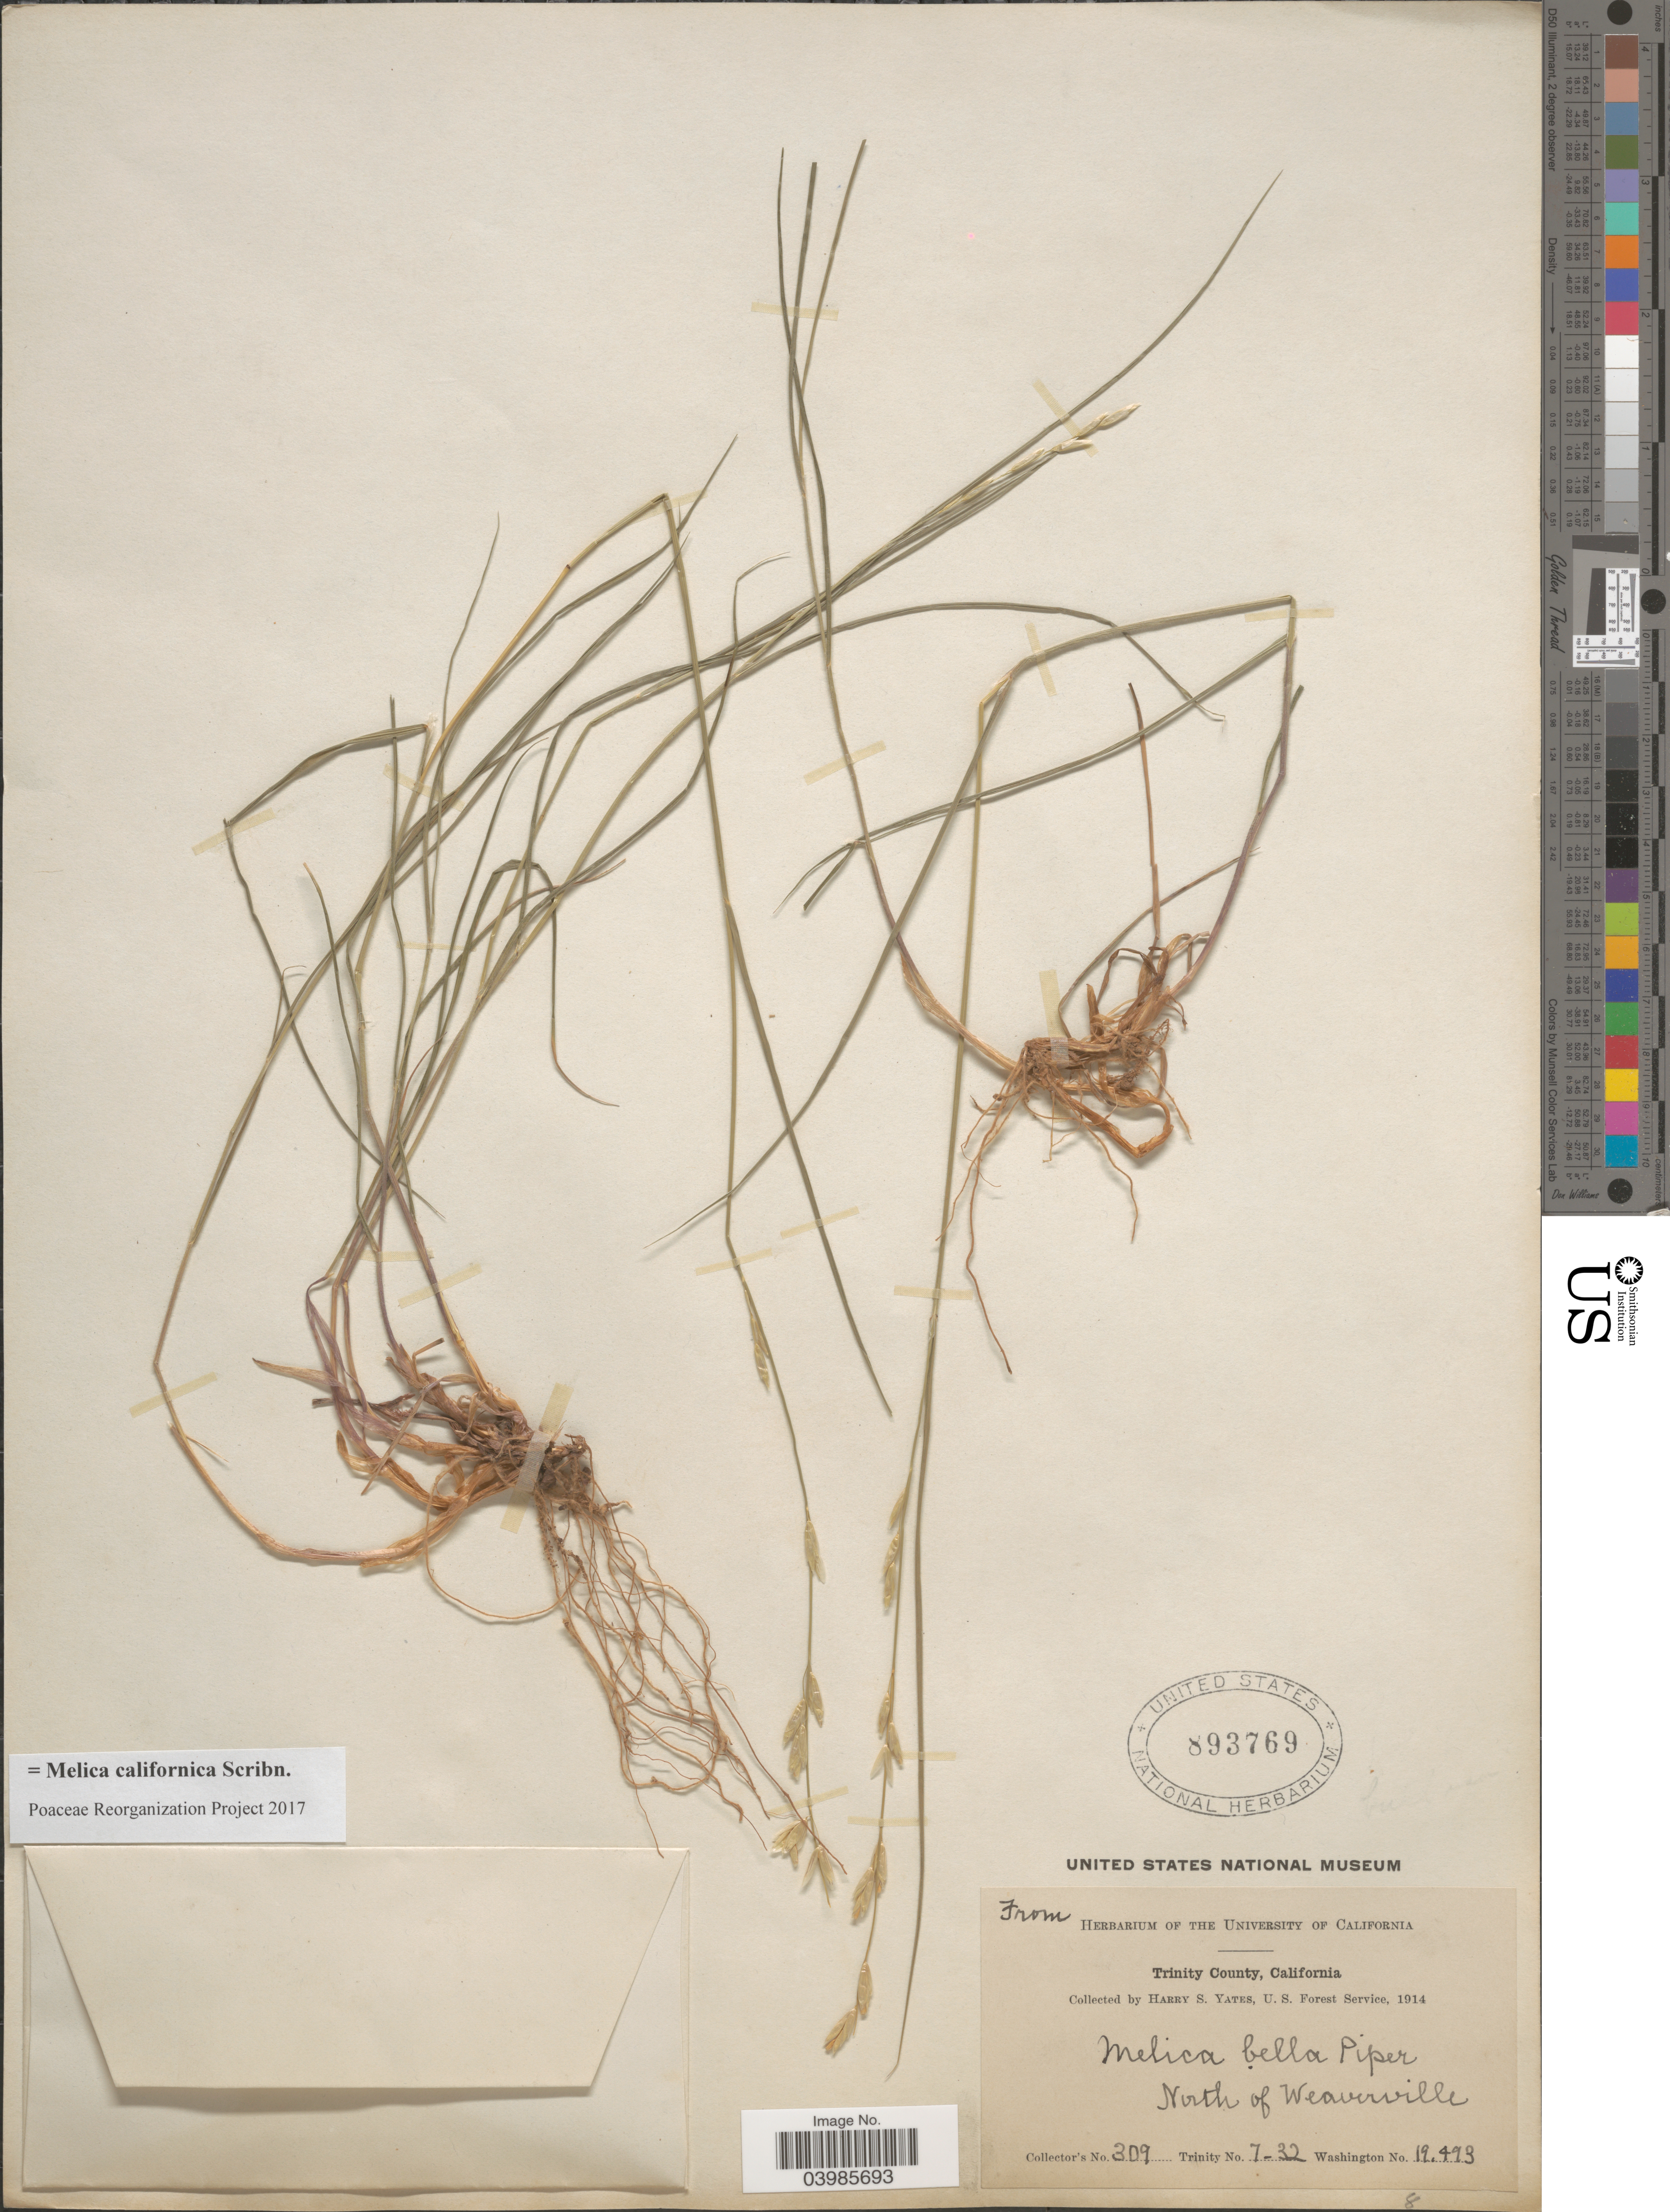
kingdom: Plantae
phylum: Tracheophyta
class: Liliopsida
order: Poales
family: Poaceae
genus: Melica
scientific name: Melica californica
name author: Scribn.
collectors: H. S. Yates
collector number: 309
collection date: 1914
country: United States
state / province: California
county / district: Trinity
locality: Trinity County. North of Weaverville.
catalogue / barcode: US 893769